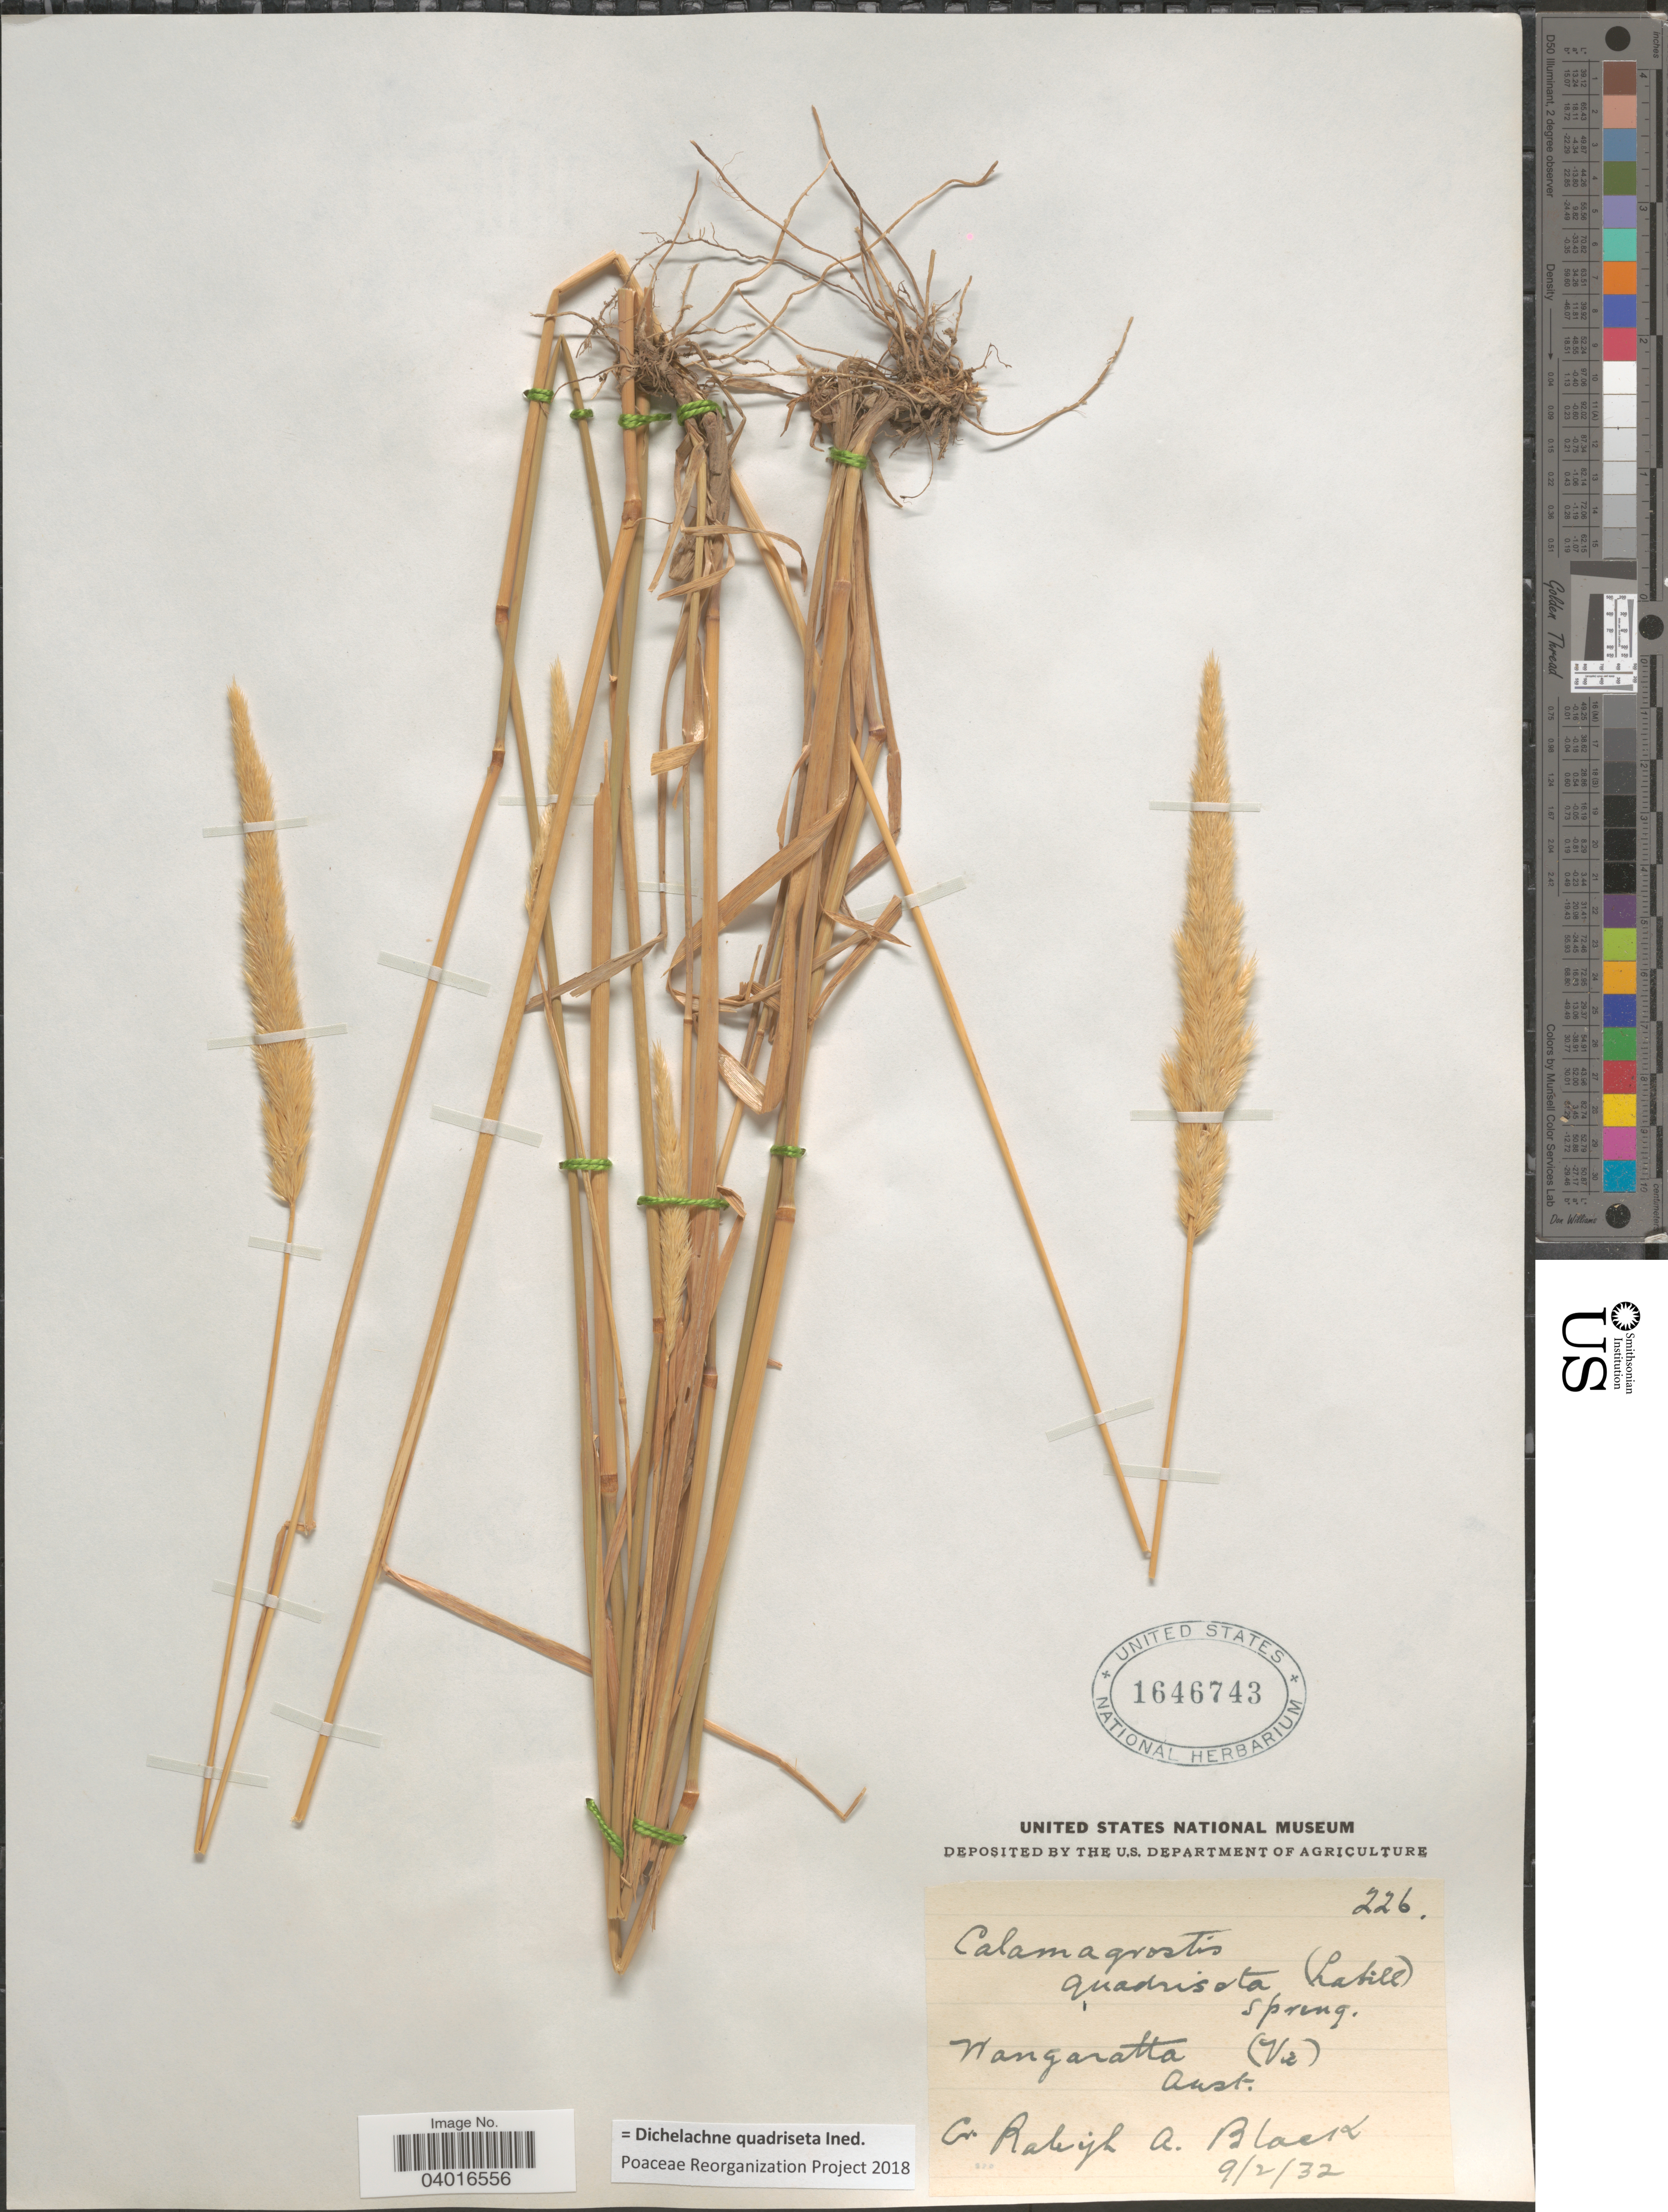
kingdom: Plantae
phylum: Tracheophyta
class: Liliopsida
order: Poales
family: Poaceae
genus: Dichelachne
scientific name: Dichelachne quadriseta ined.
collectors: R. A. Black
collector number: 226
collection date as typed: Transcribed d/m/y: 9/2/32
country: Australia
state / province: Victoria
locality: Wangaratta (Vic).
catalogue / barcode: US 1646743